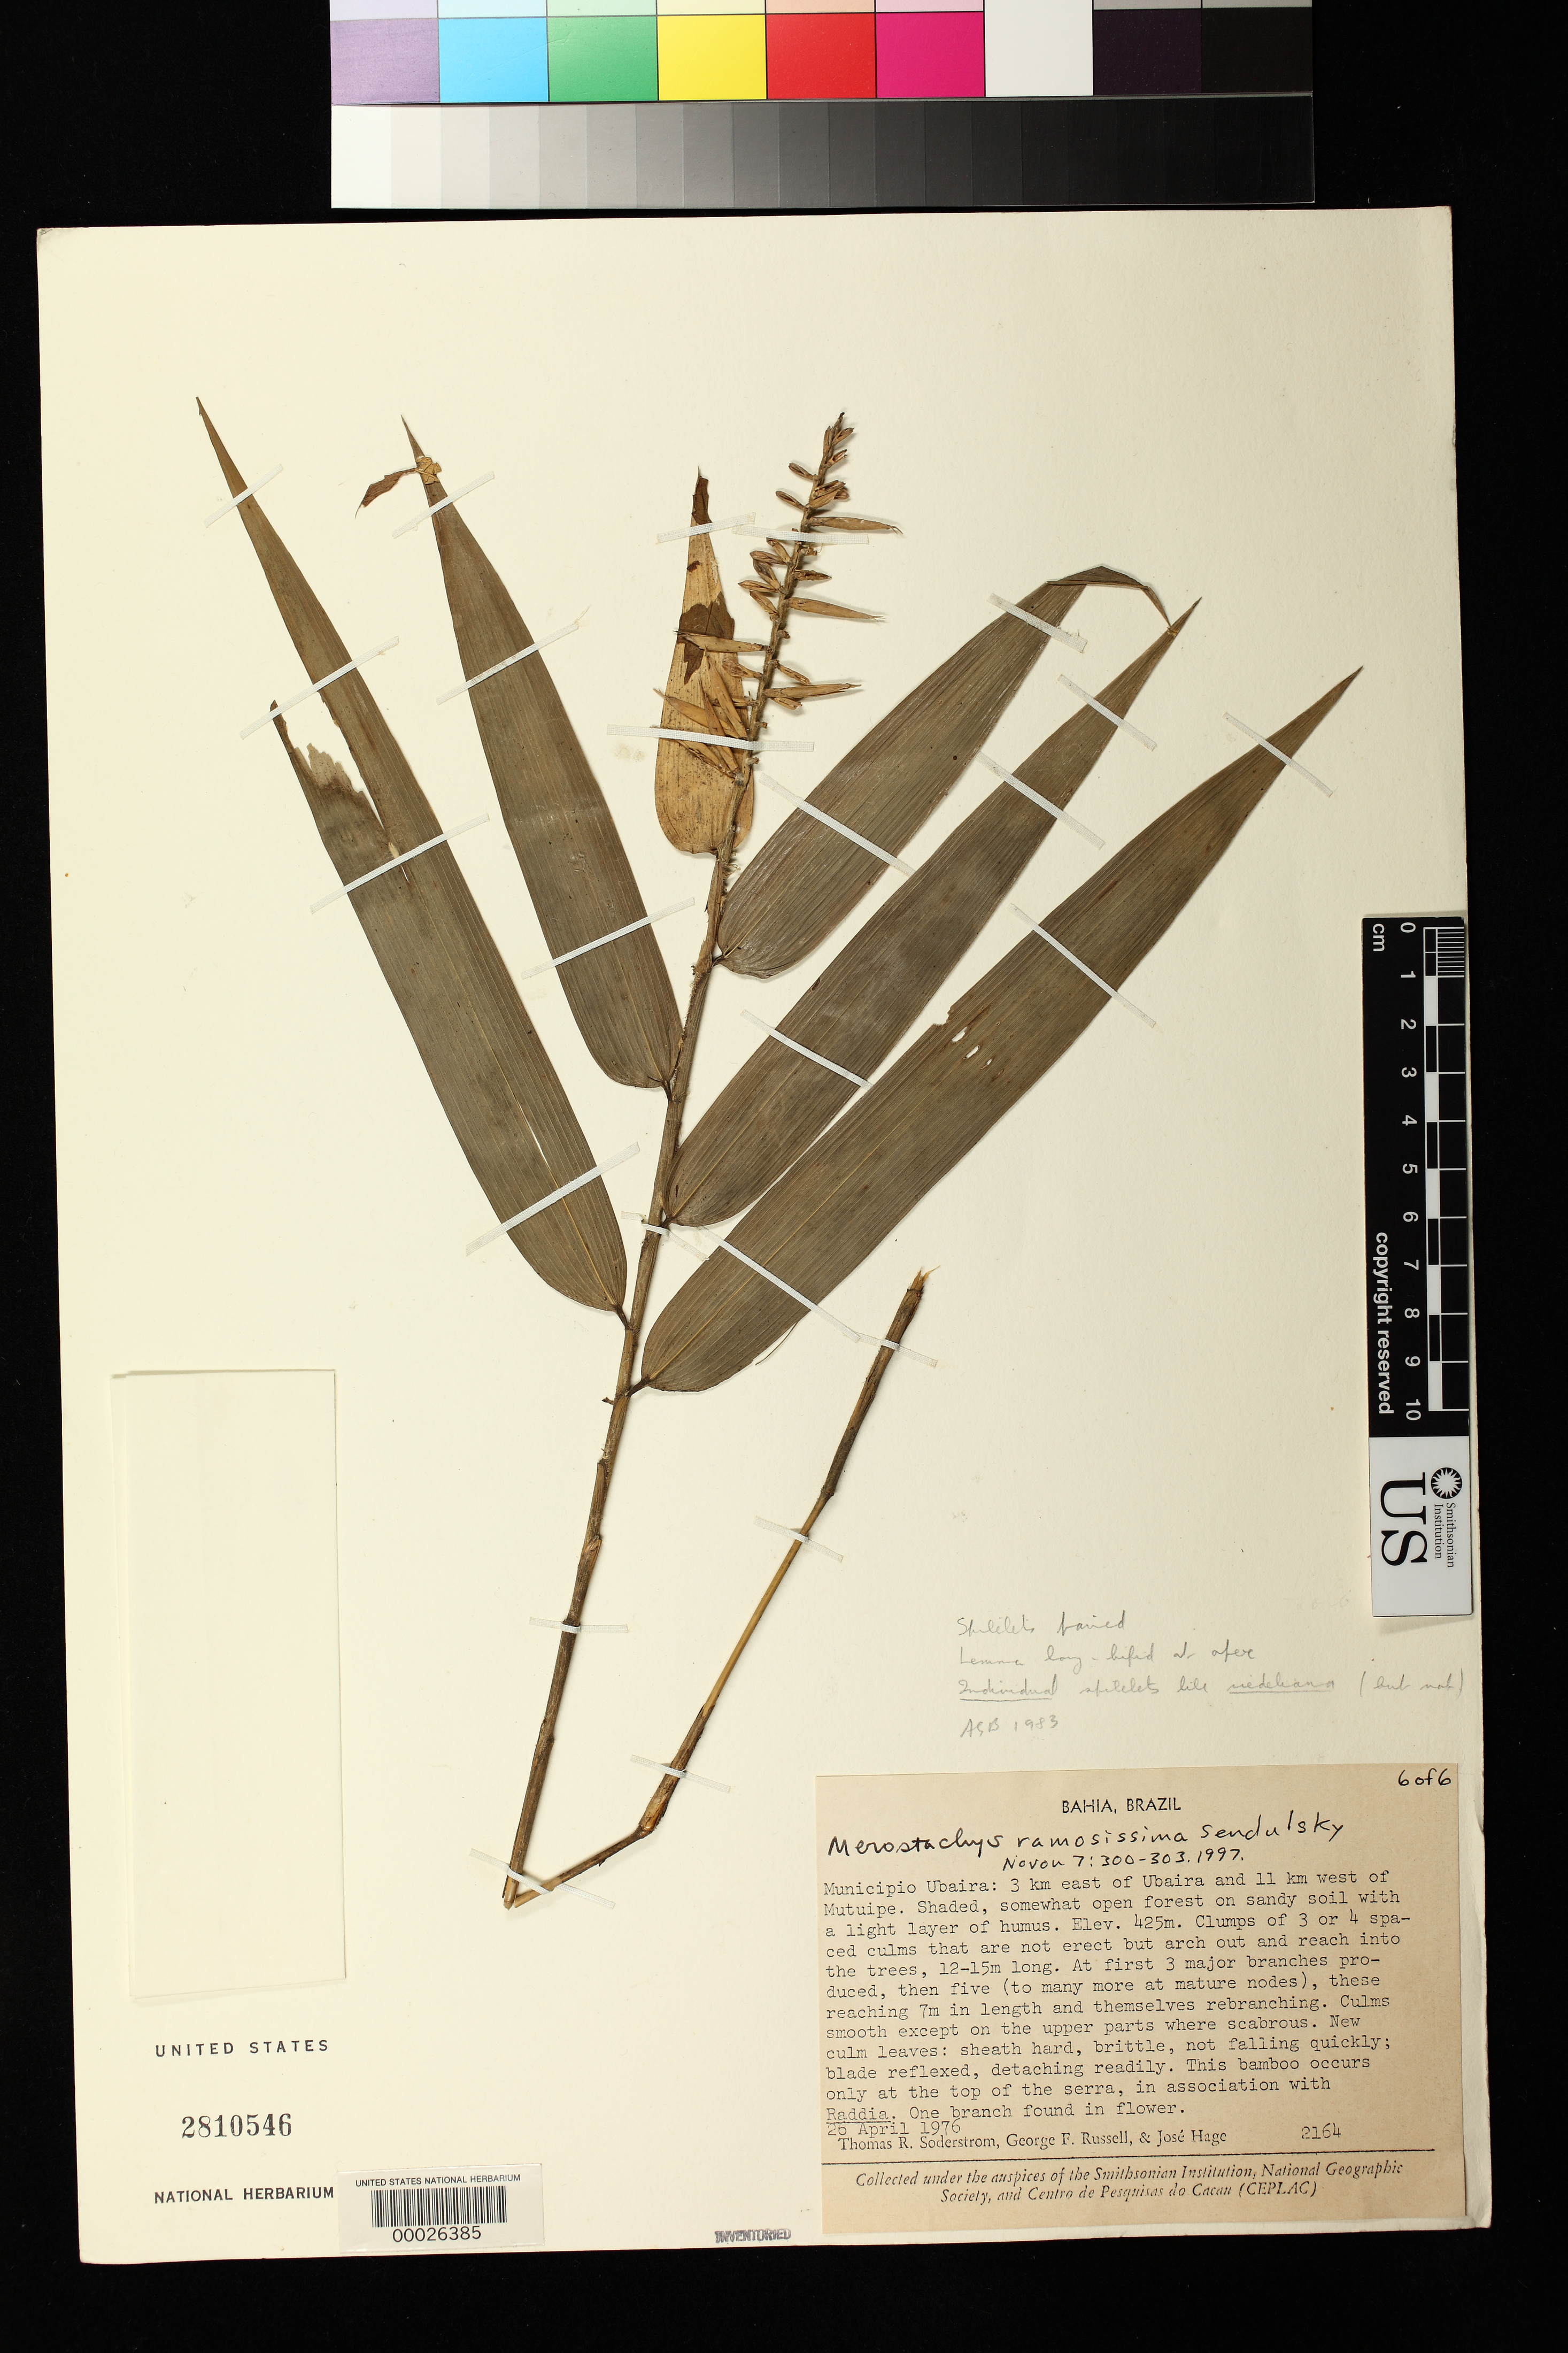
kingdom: Plantae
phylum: Tracheophyta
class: Liliopsida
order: Poales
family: Poaceae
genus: Merostachys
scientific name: Merostachys ramosissima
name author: Send.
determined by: Sendulsky, T.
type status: Holotype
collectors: T. R. Soderstrom, G. Russell & J. Hage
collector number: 2164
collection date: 1976-04-26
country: Brazil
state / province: Bahia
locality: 3 km east of Ubaira and 11 k west of Mutuipe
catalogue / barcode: US 2810546